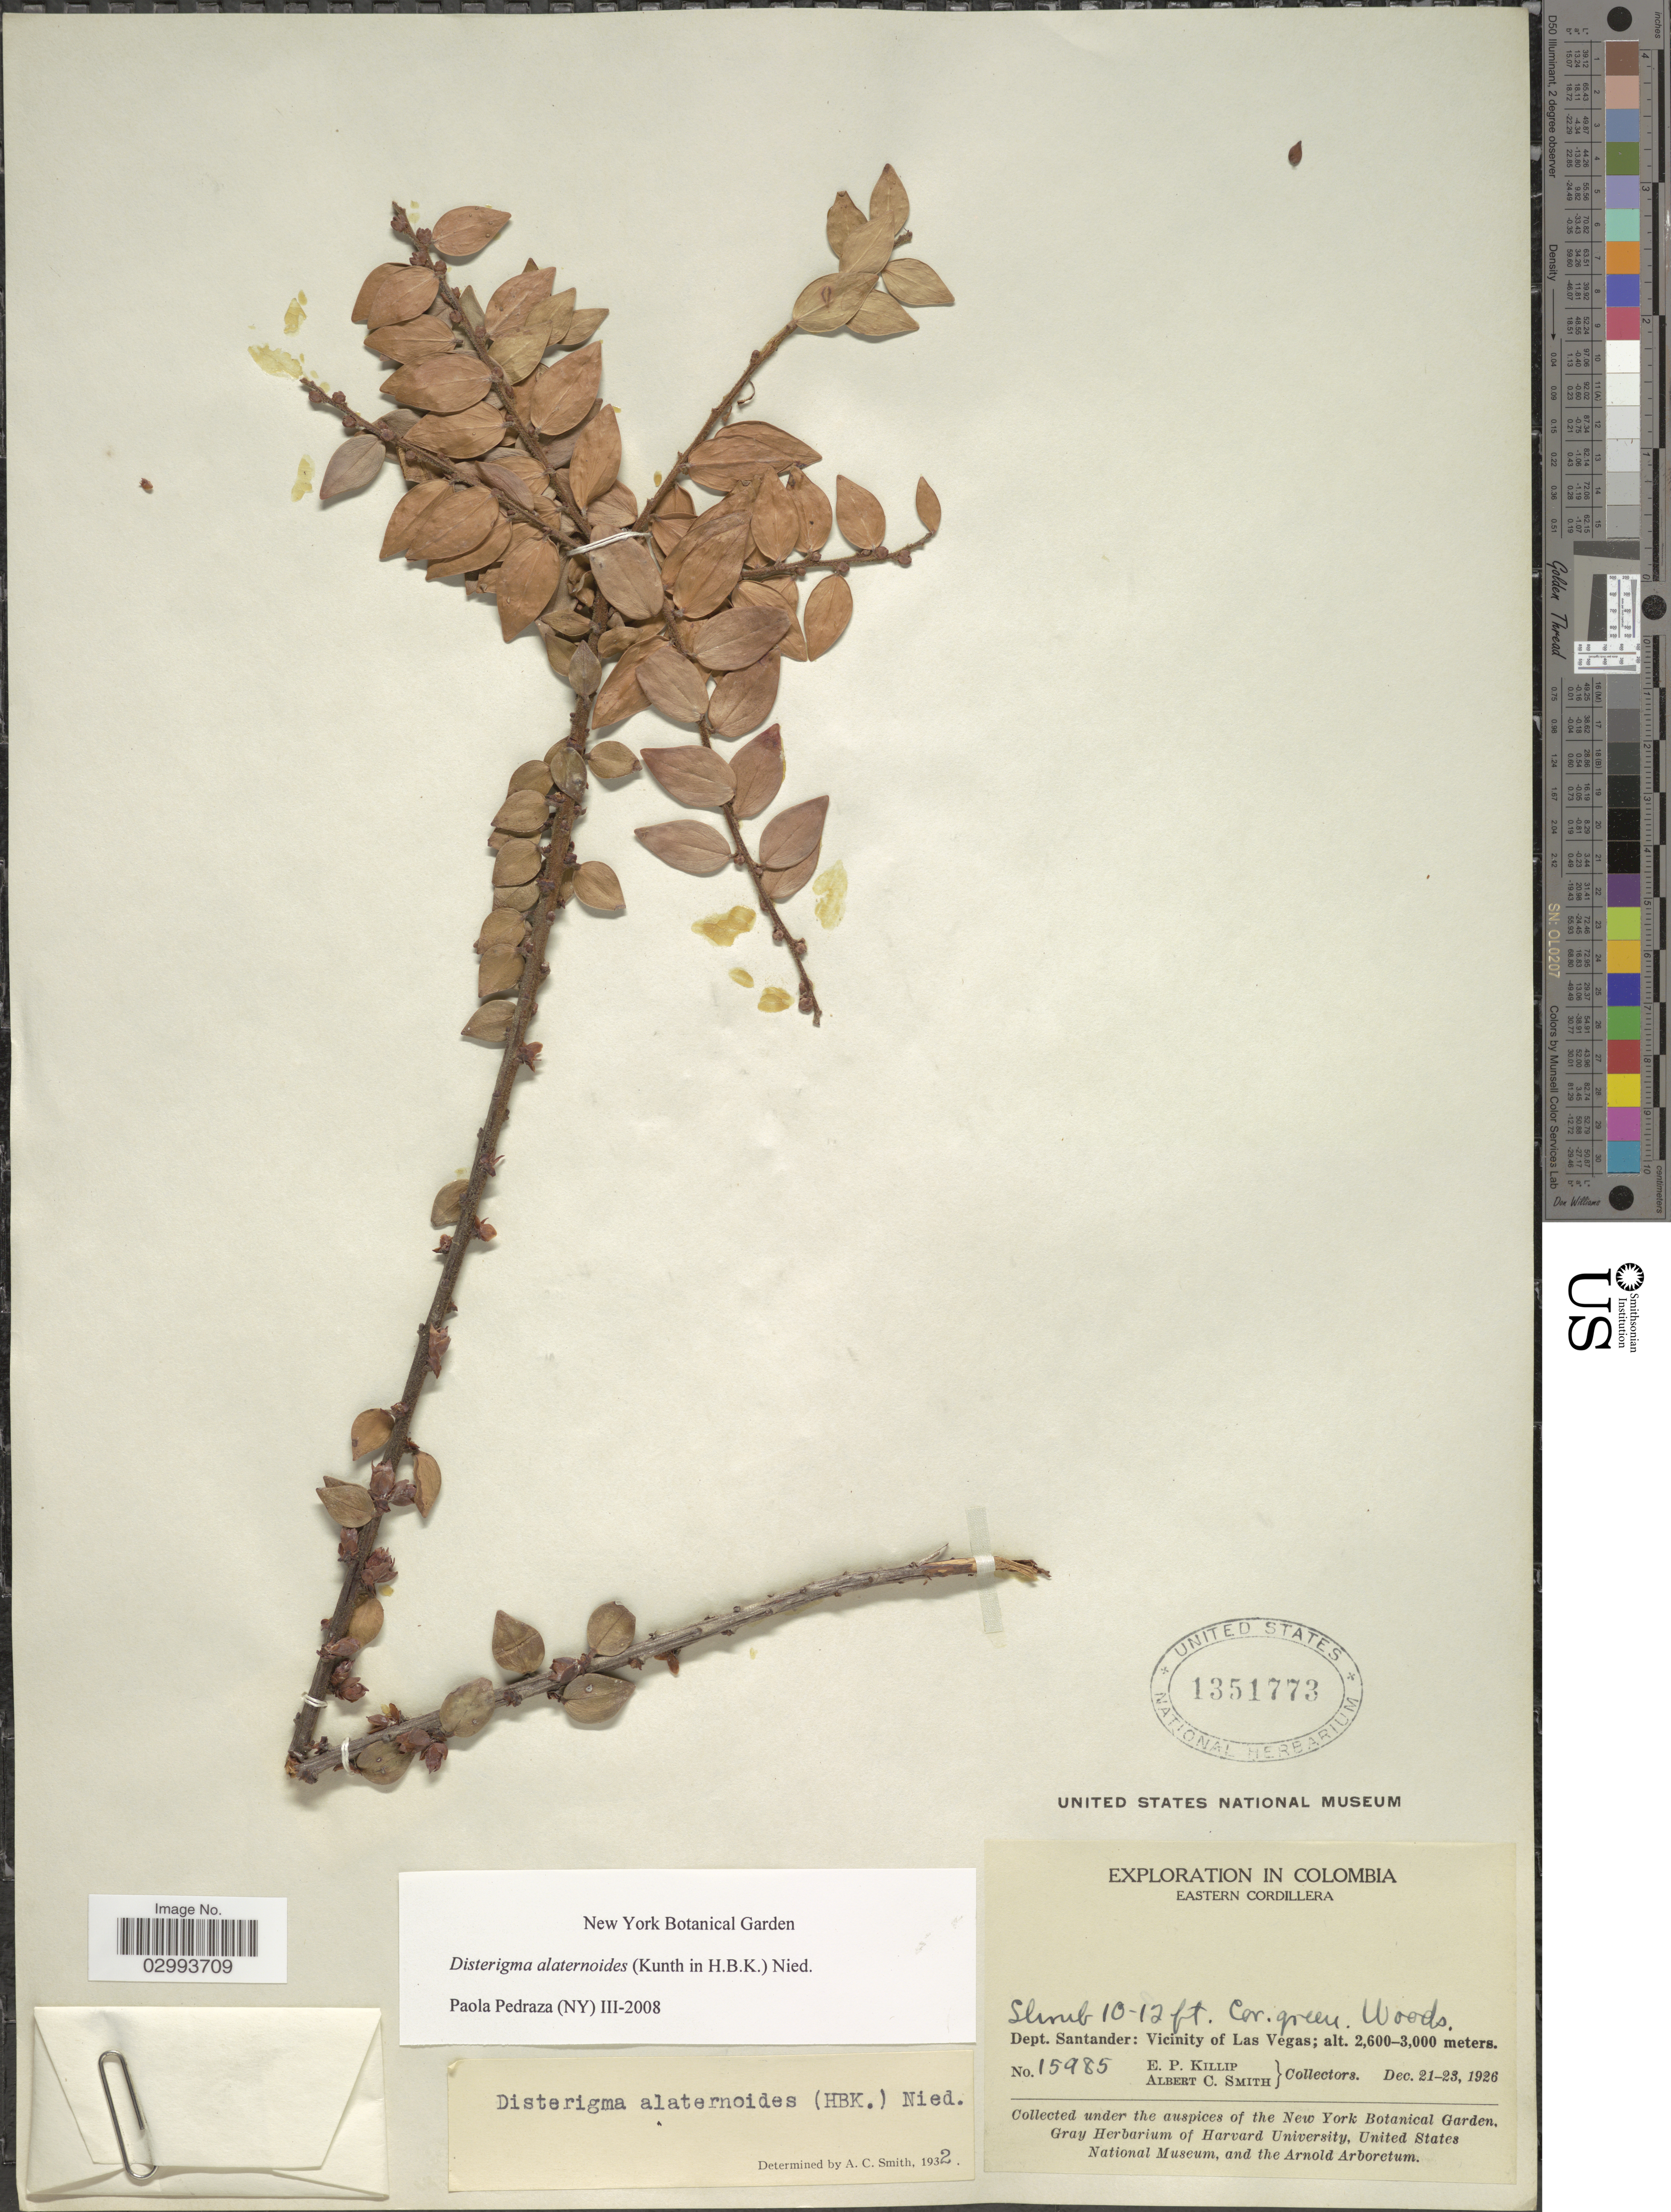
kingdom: Plantae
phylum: Tracheophyta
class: Magnoliopsida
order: Ericales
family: Ericaceae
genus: Disterigma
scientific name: Disterigma alaternoides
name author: (Kunth) Nied.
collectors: E. P. Killip & A. C. Smith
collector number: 15985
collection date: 1926-12-21/1926-12-23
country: Colombia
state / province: Santander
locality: Eastern Cordillera, Dept. Santander: Vicinity of Las Vegas.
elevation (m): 2600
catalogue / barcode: US 1351773